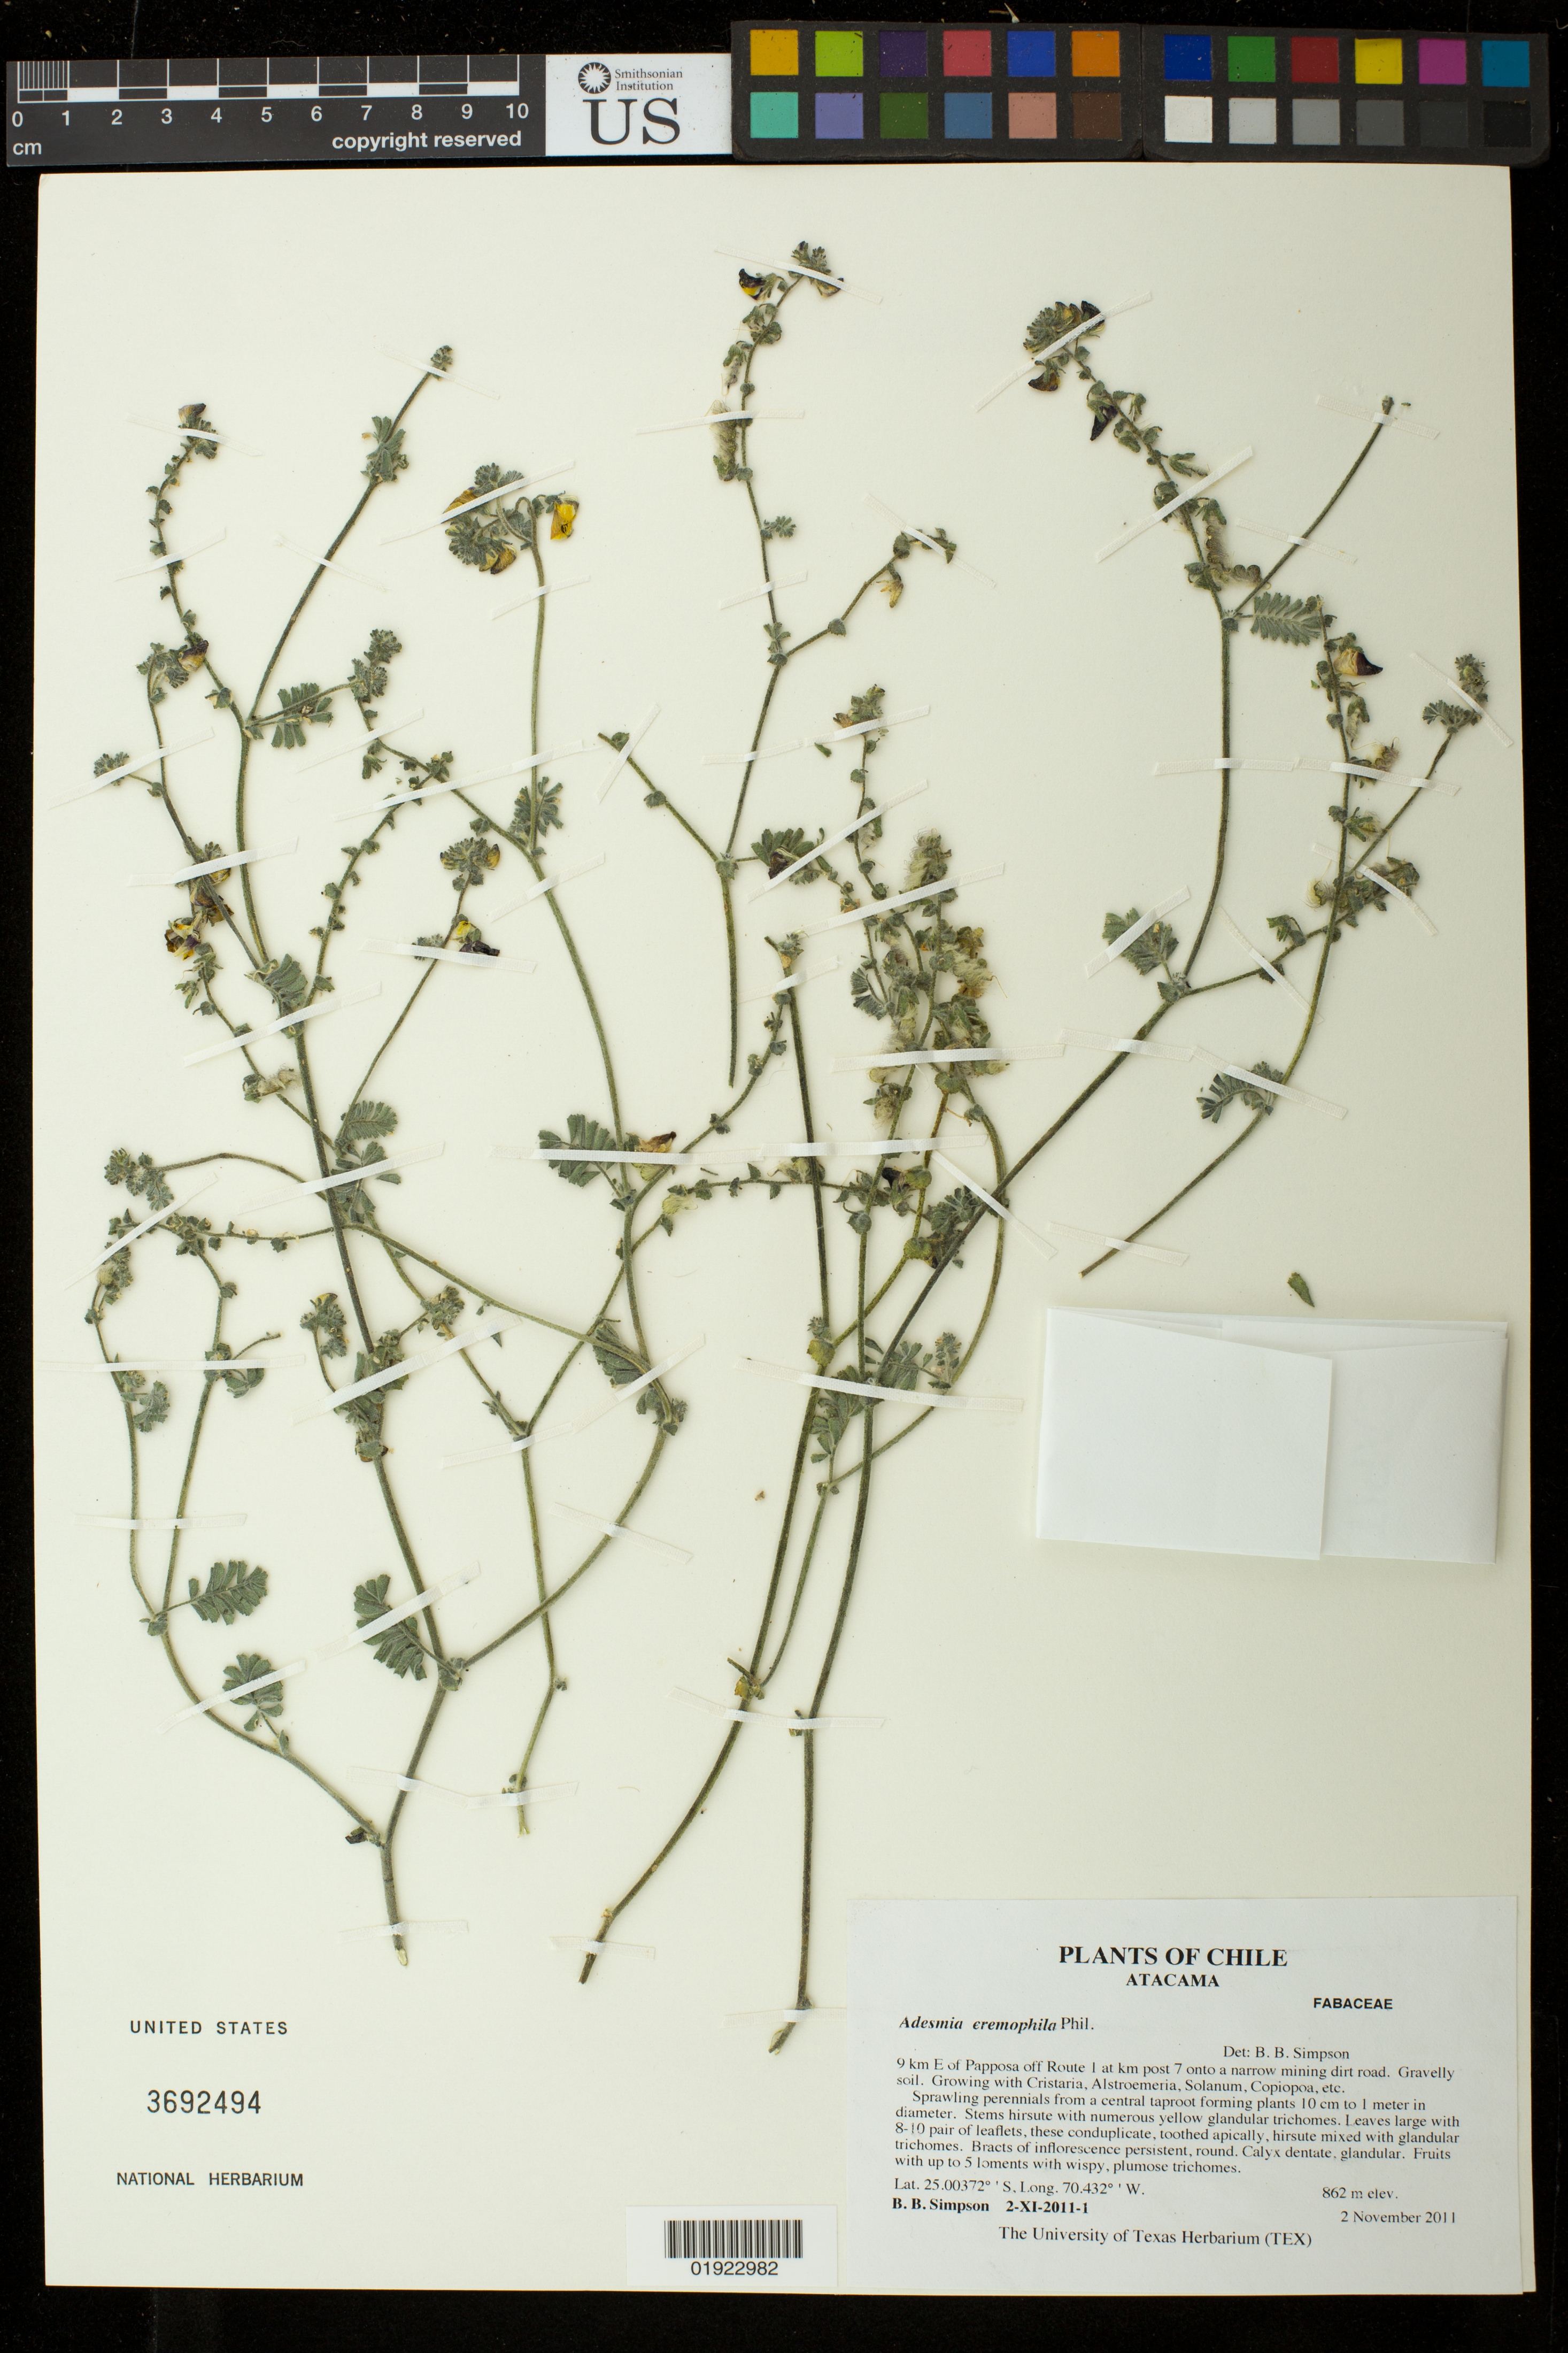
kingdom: Plantae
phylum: Tracheophyta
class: Magnoliopsida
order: Fabales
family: Fabaceae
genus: Adesmia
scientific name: Adesmia eremophila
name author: Phil.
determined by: Simpson, B. B.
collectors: B. Simpson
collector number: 2-XI-2011-1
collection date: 2011-11-02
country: Chile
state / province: Atacama (III)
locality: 9 km E of Papposa off Route 1 at km post 7 onto a narrow mining dirt road.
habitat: Gravelly soil.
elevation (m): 862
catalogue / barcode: US 3692494